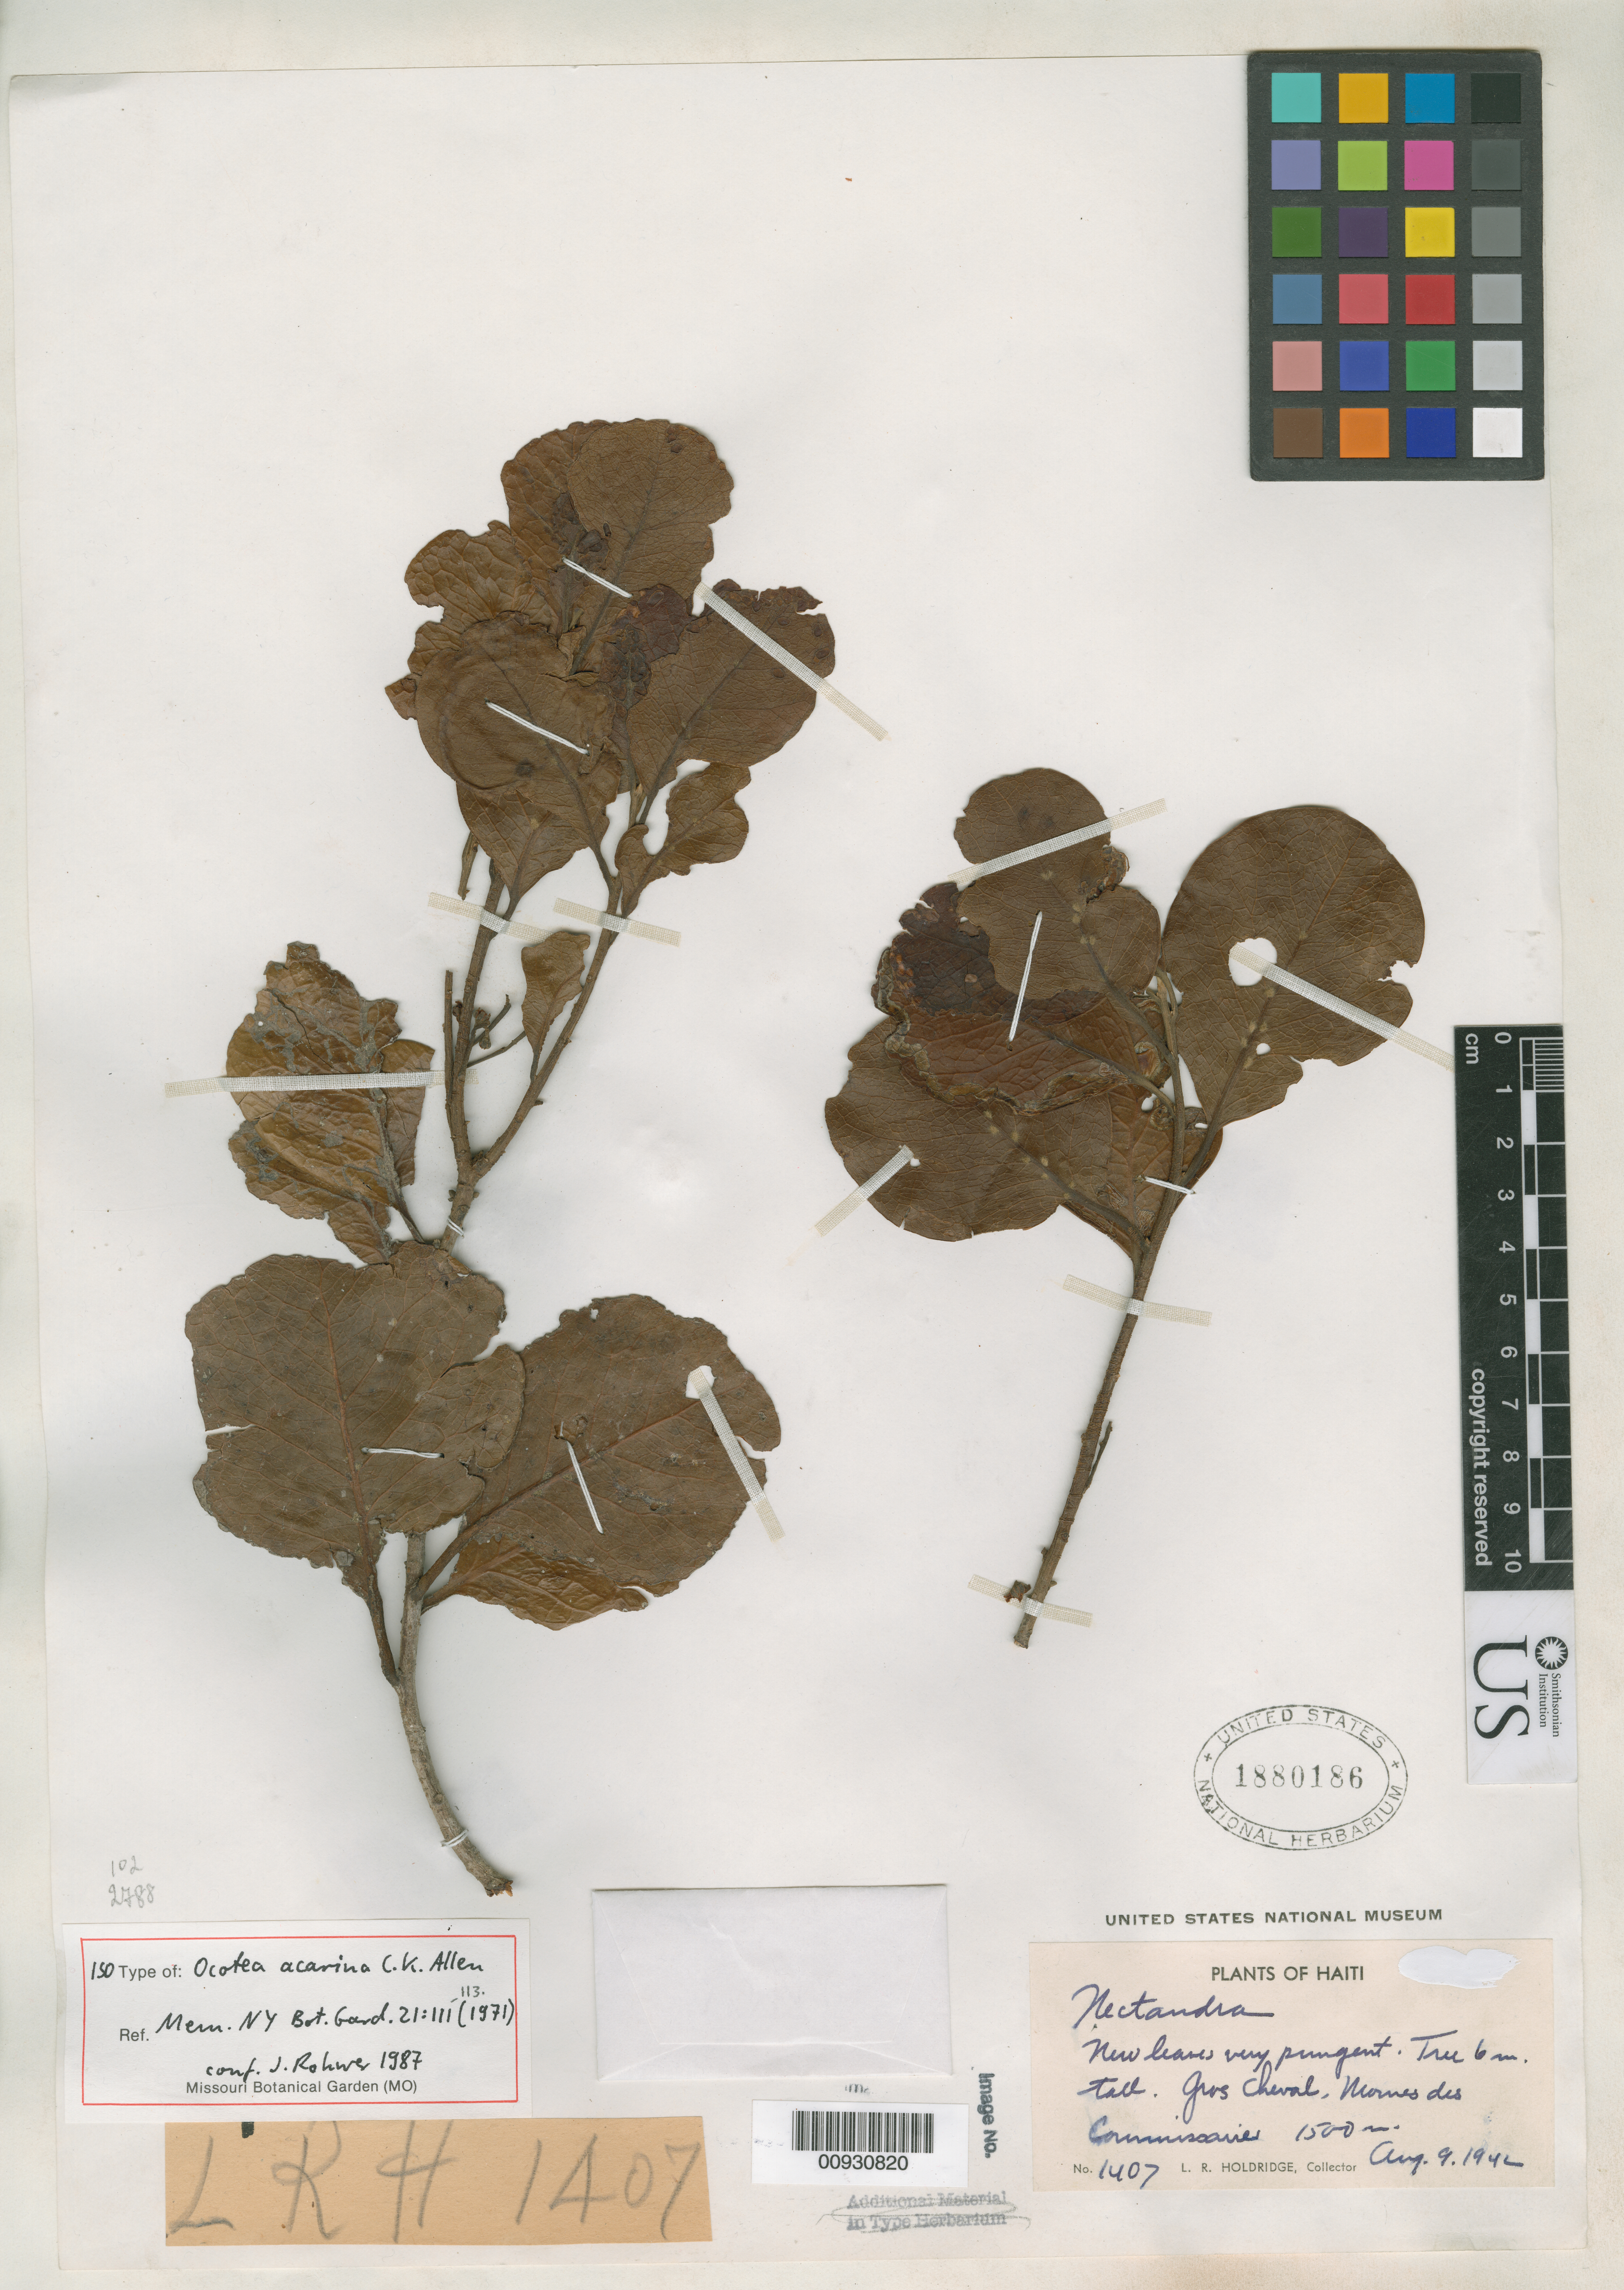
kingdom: Plantae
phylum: Tracheophyta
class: Magnoliopsida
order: Laurales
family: Lauraceae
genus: Ocotea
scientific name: Ocotea acarina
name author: C.K. Allen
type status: Isotype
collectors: L. Holdridge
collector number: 1407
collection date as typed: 09 Aug 1942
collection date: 1942-08-09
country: Haiti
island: Hispaniola Island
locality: Gros Chavel, Mornes des Commissaires.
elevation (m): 1500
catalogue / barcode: US 1880186